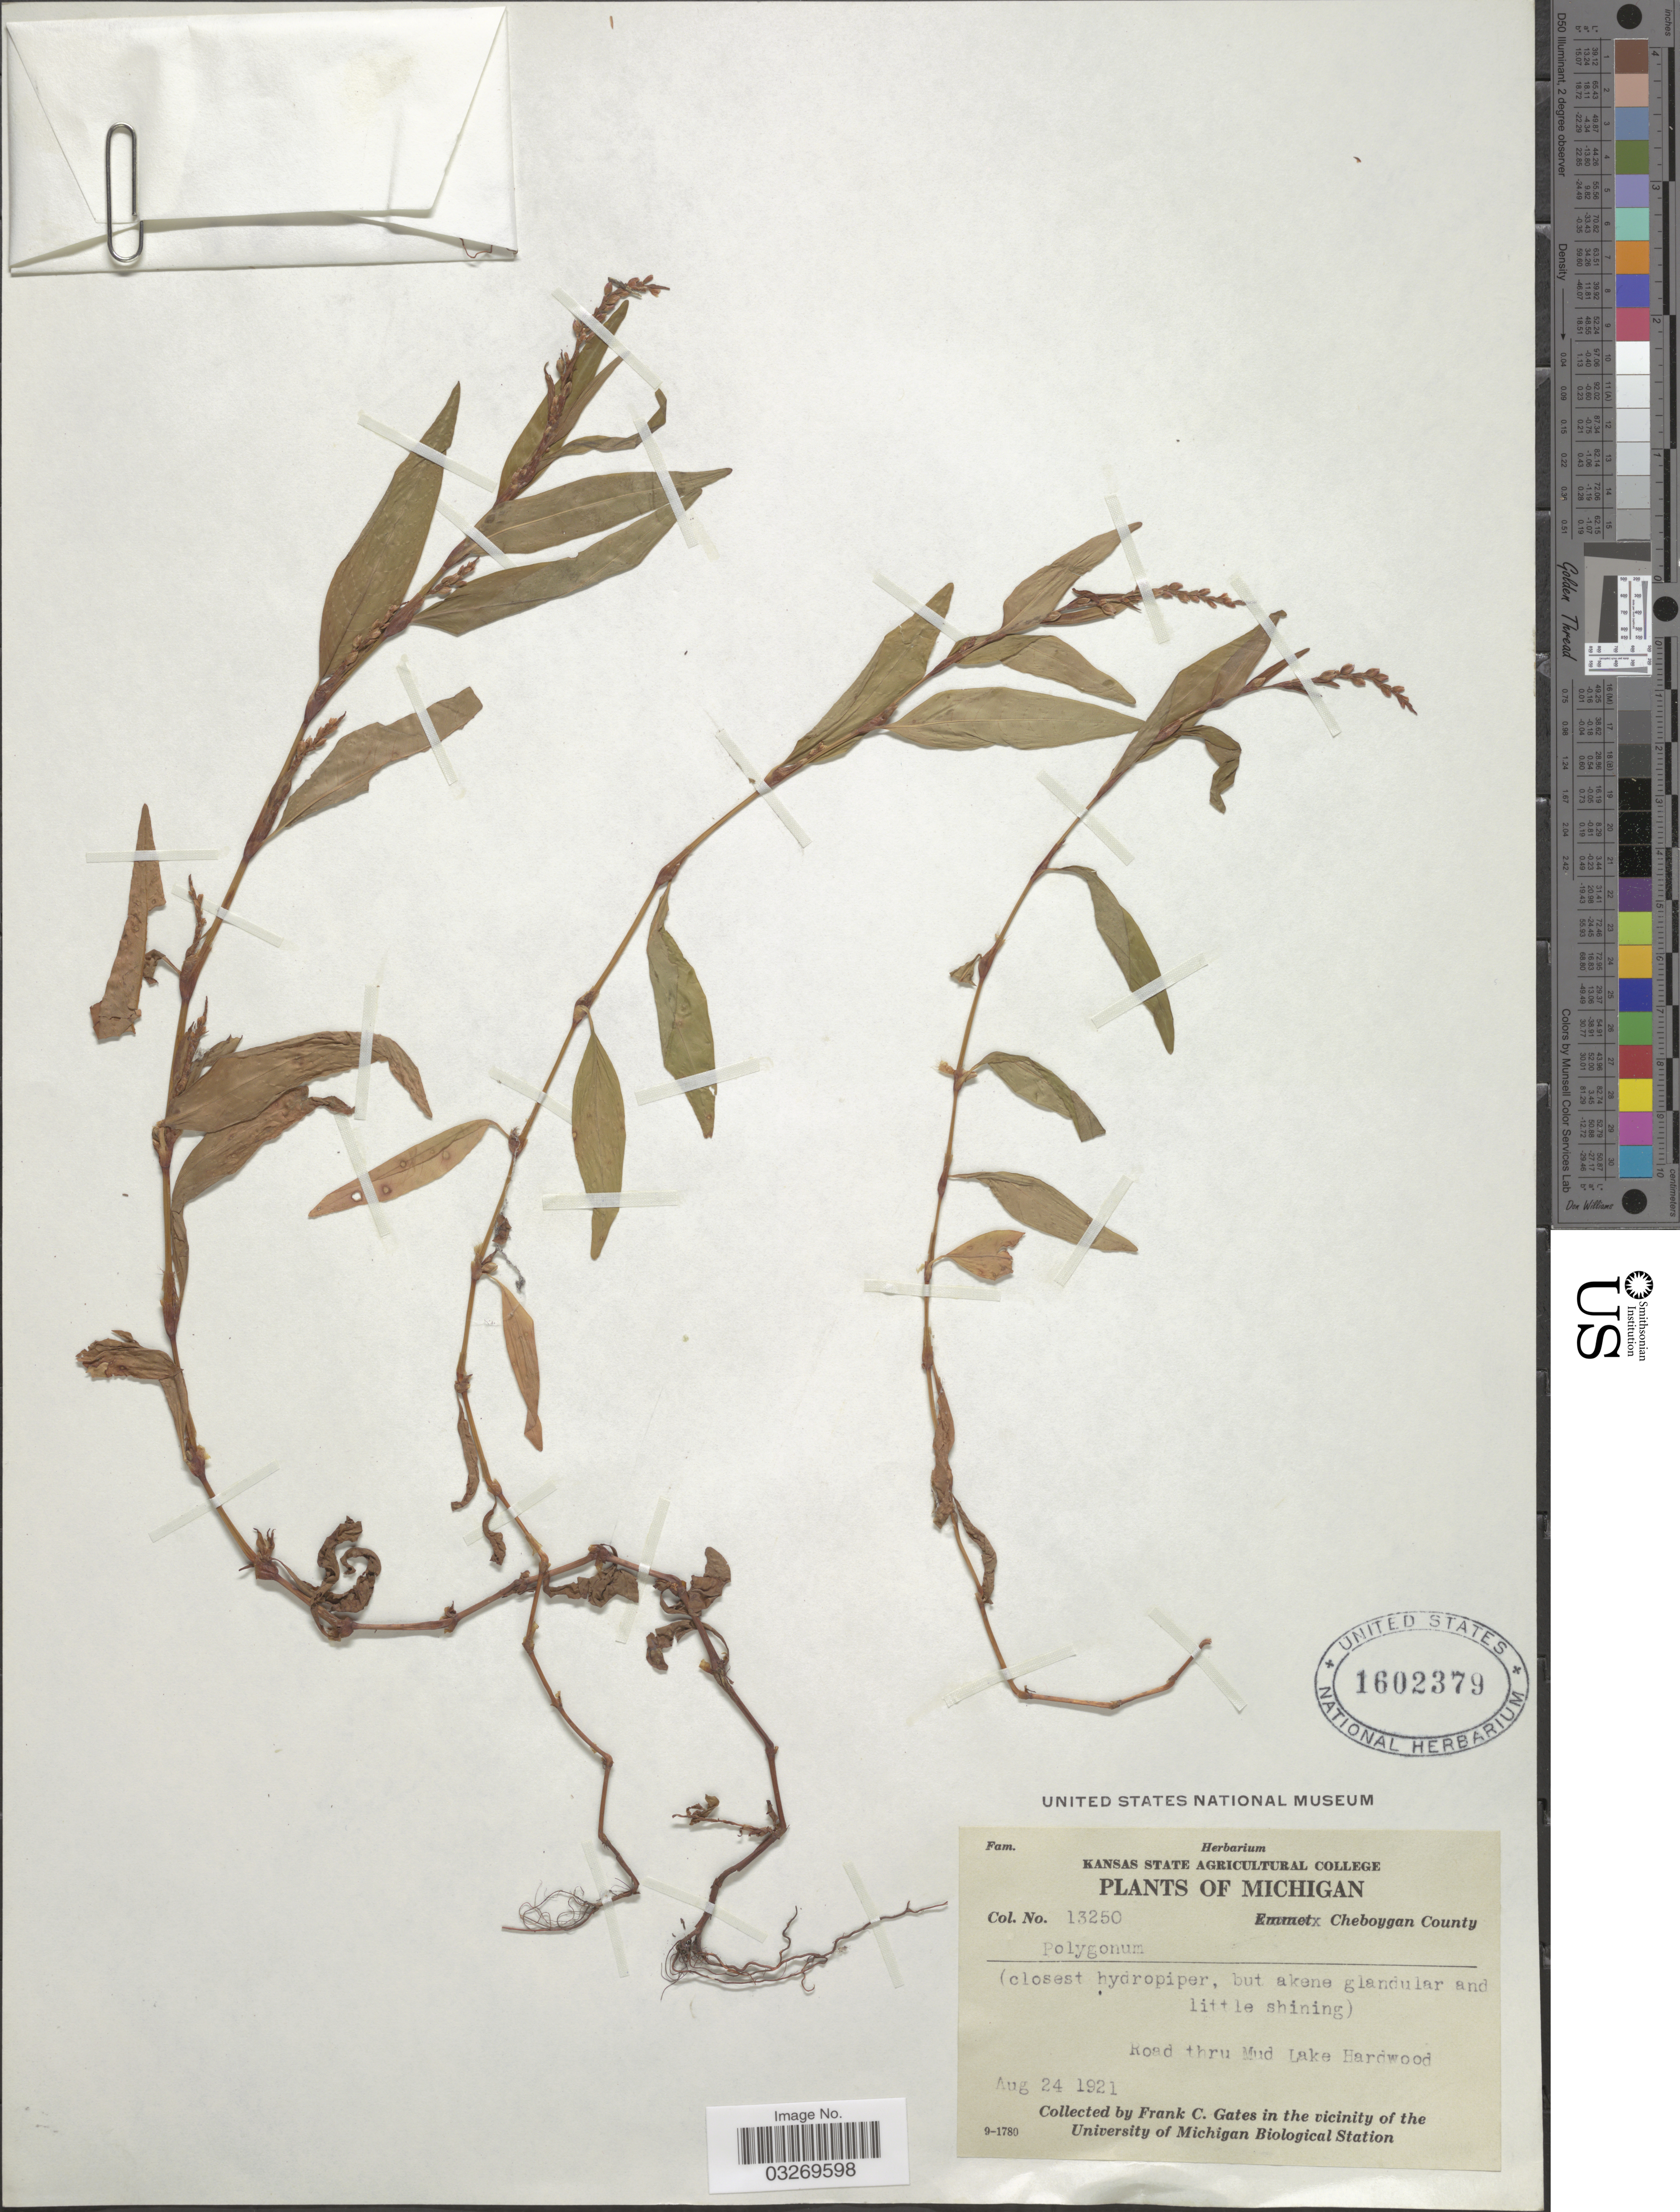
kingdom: Plantae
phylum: Tracheophyta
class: Magnoliopsida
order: Caryophyllales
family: Polygonaceae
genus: Persicaria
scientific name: Persicaria hydropiper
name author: (L.) Delarbre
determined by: Atha, D. E.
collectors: F. C. Gates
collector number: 13250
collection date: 1921-08-24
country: United States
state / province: Michigan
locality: Cheboygan County, Road thru Mud Lake Hardwood, in the vicinity of the University of Michigan Biological Station.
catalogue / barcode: US 1602379